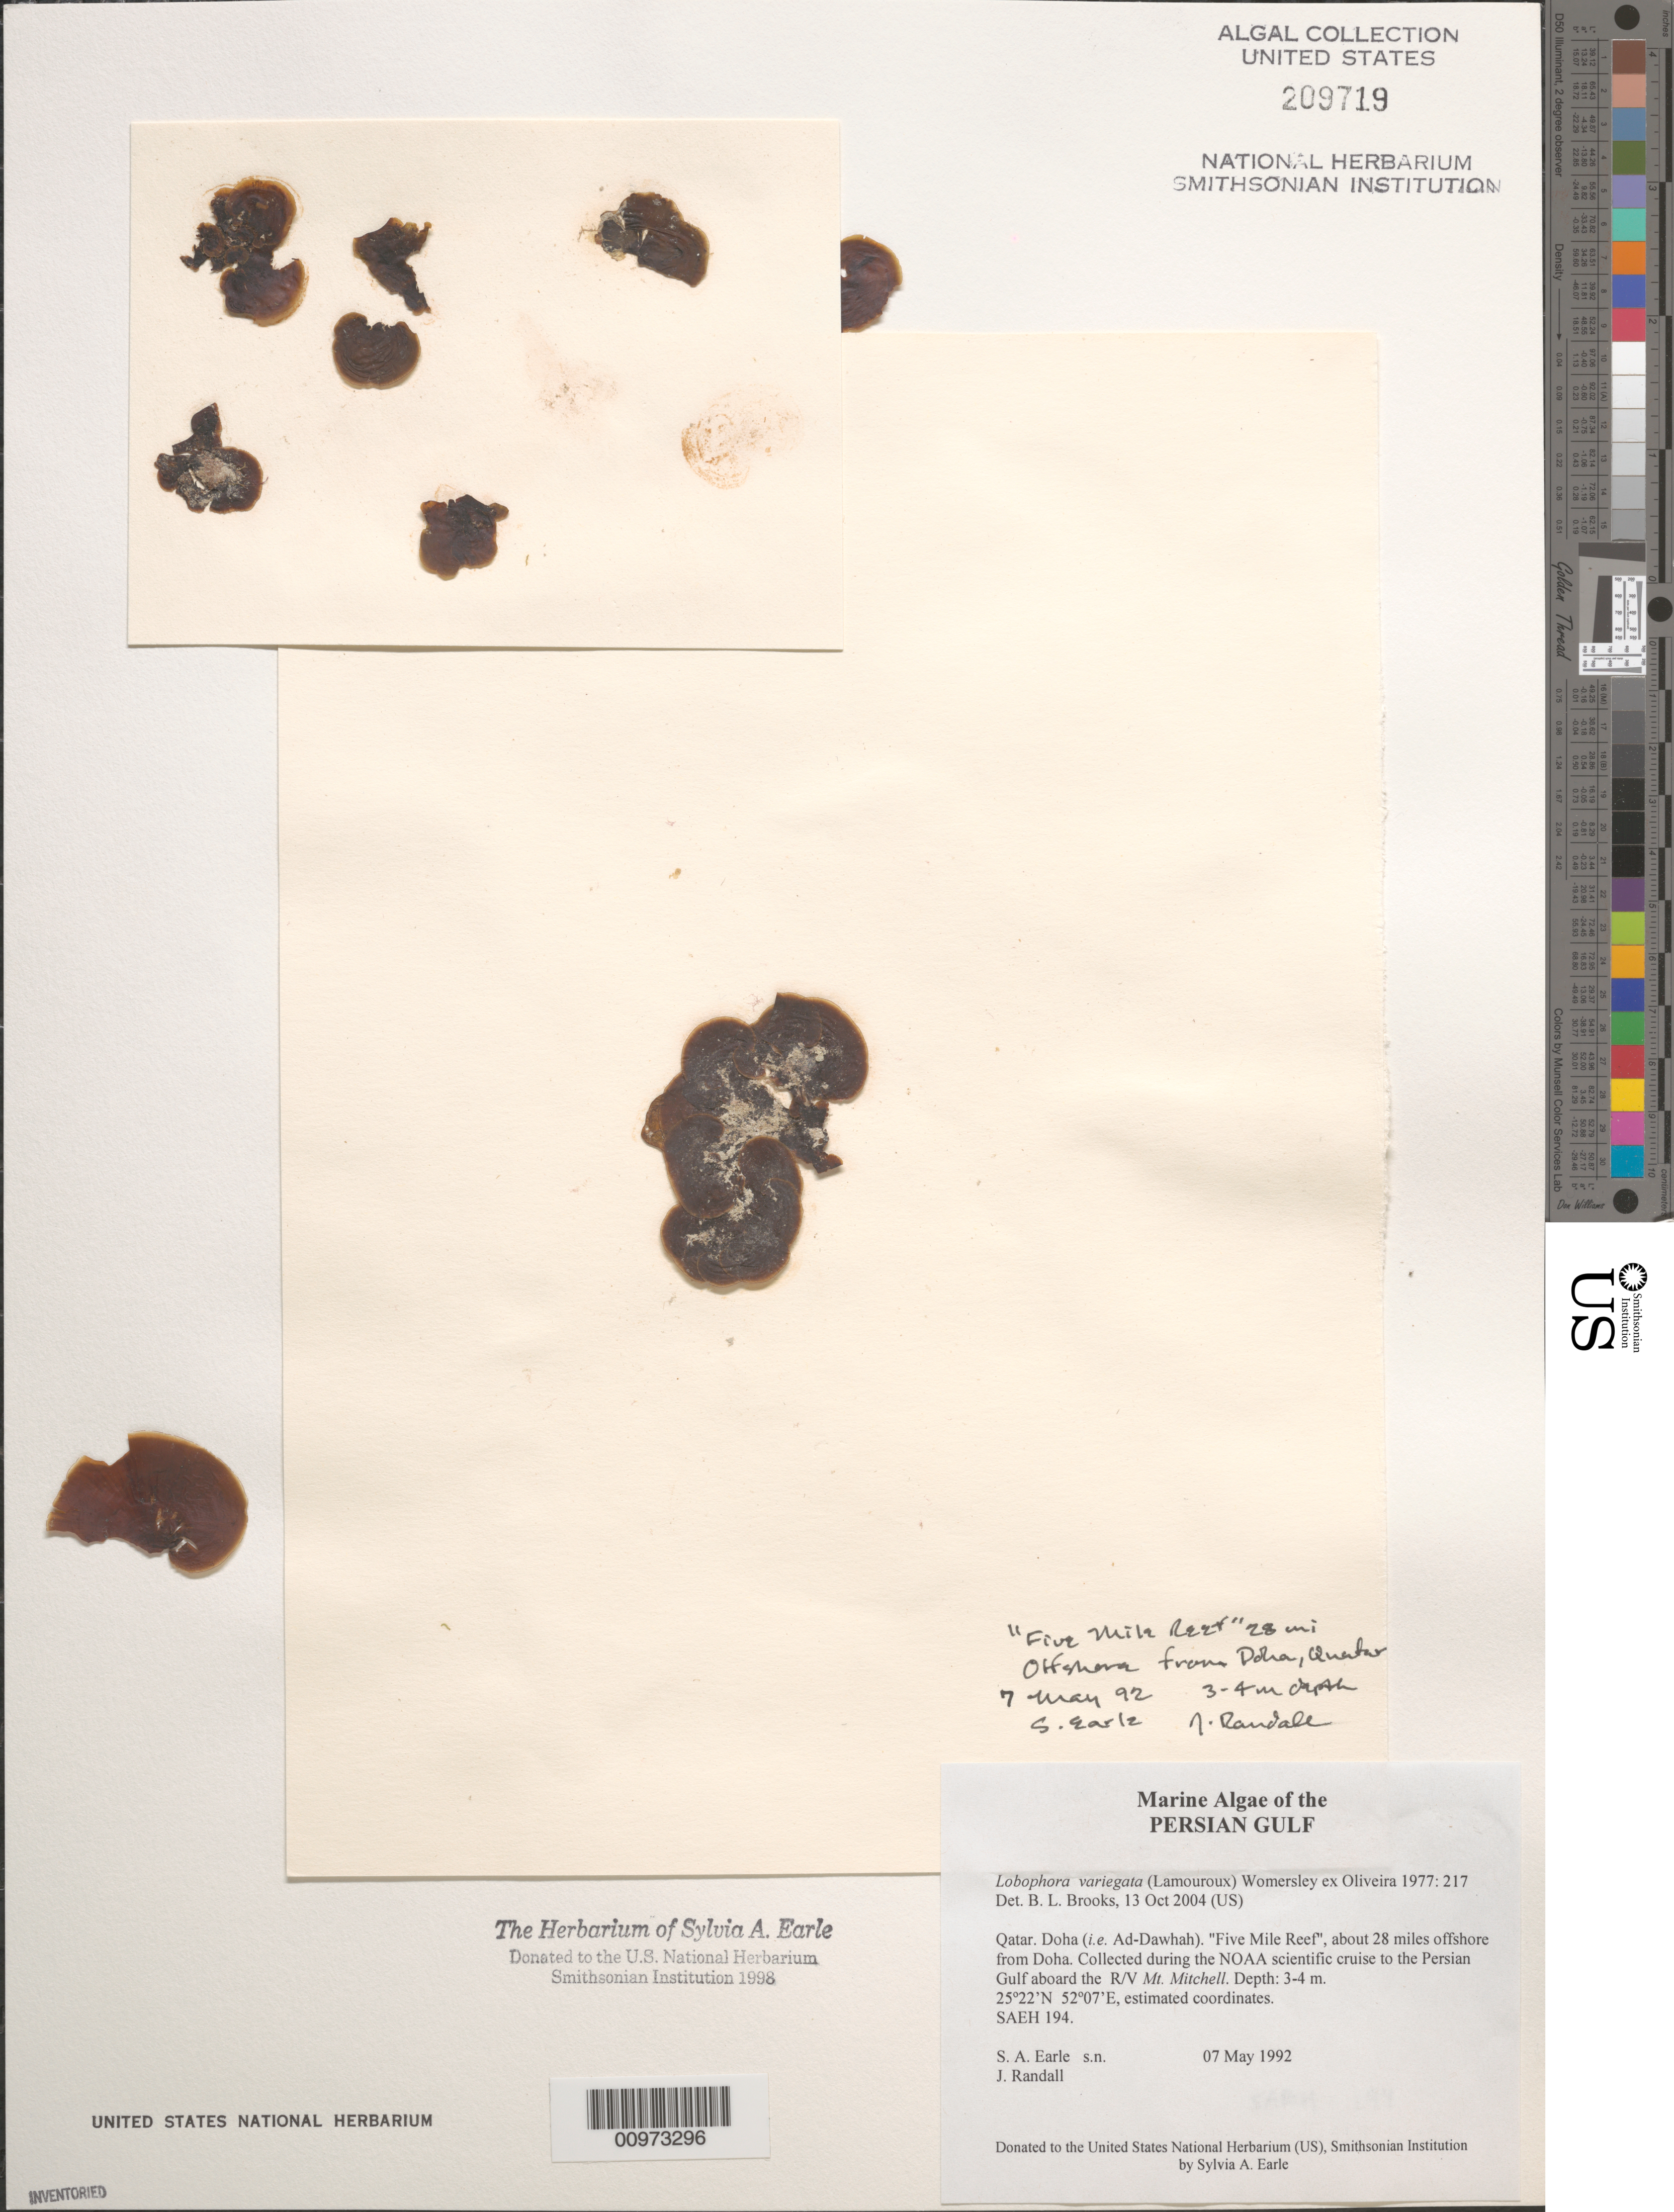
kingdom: Chromista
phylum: Ochrophyta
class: Phaeophyceae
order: Dictyotales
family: Dictyotaceae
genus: Lobophora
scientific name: Lobophora variegata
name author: (J.V.Lamouroux) Womersley & E.C. Oliveira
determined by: Brooks, B. L., (BOT), Smithsonian Institution - National Museum of Natural History (UNITED STATES)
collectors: S. A. Earle & J. Randall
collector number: SAEH 194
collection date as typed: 07 May 1992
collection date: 1992-05-07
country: Quatar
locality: Doha (Ad-Dawhah), Five Mile Reef ca. 28 miles offshore from Doha, Persian Gulf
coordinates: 25 22'N, 52 07'E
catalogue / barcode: US 209719